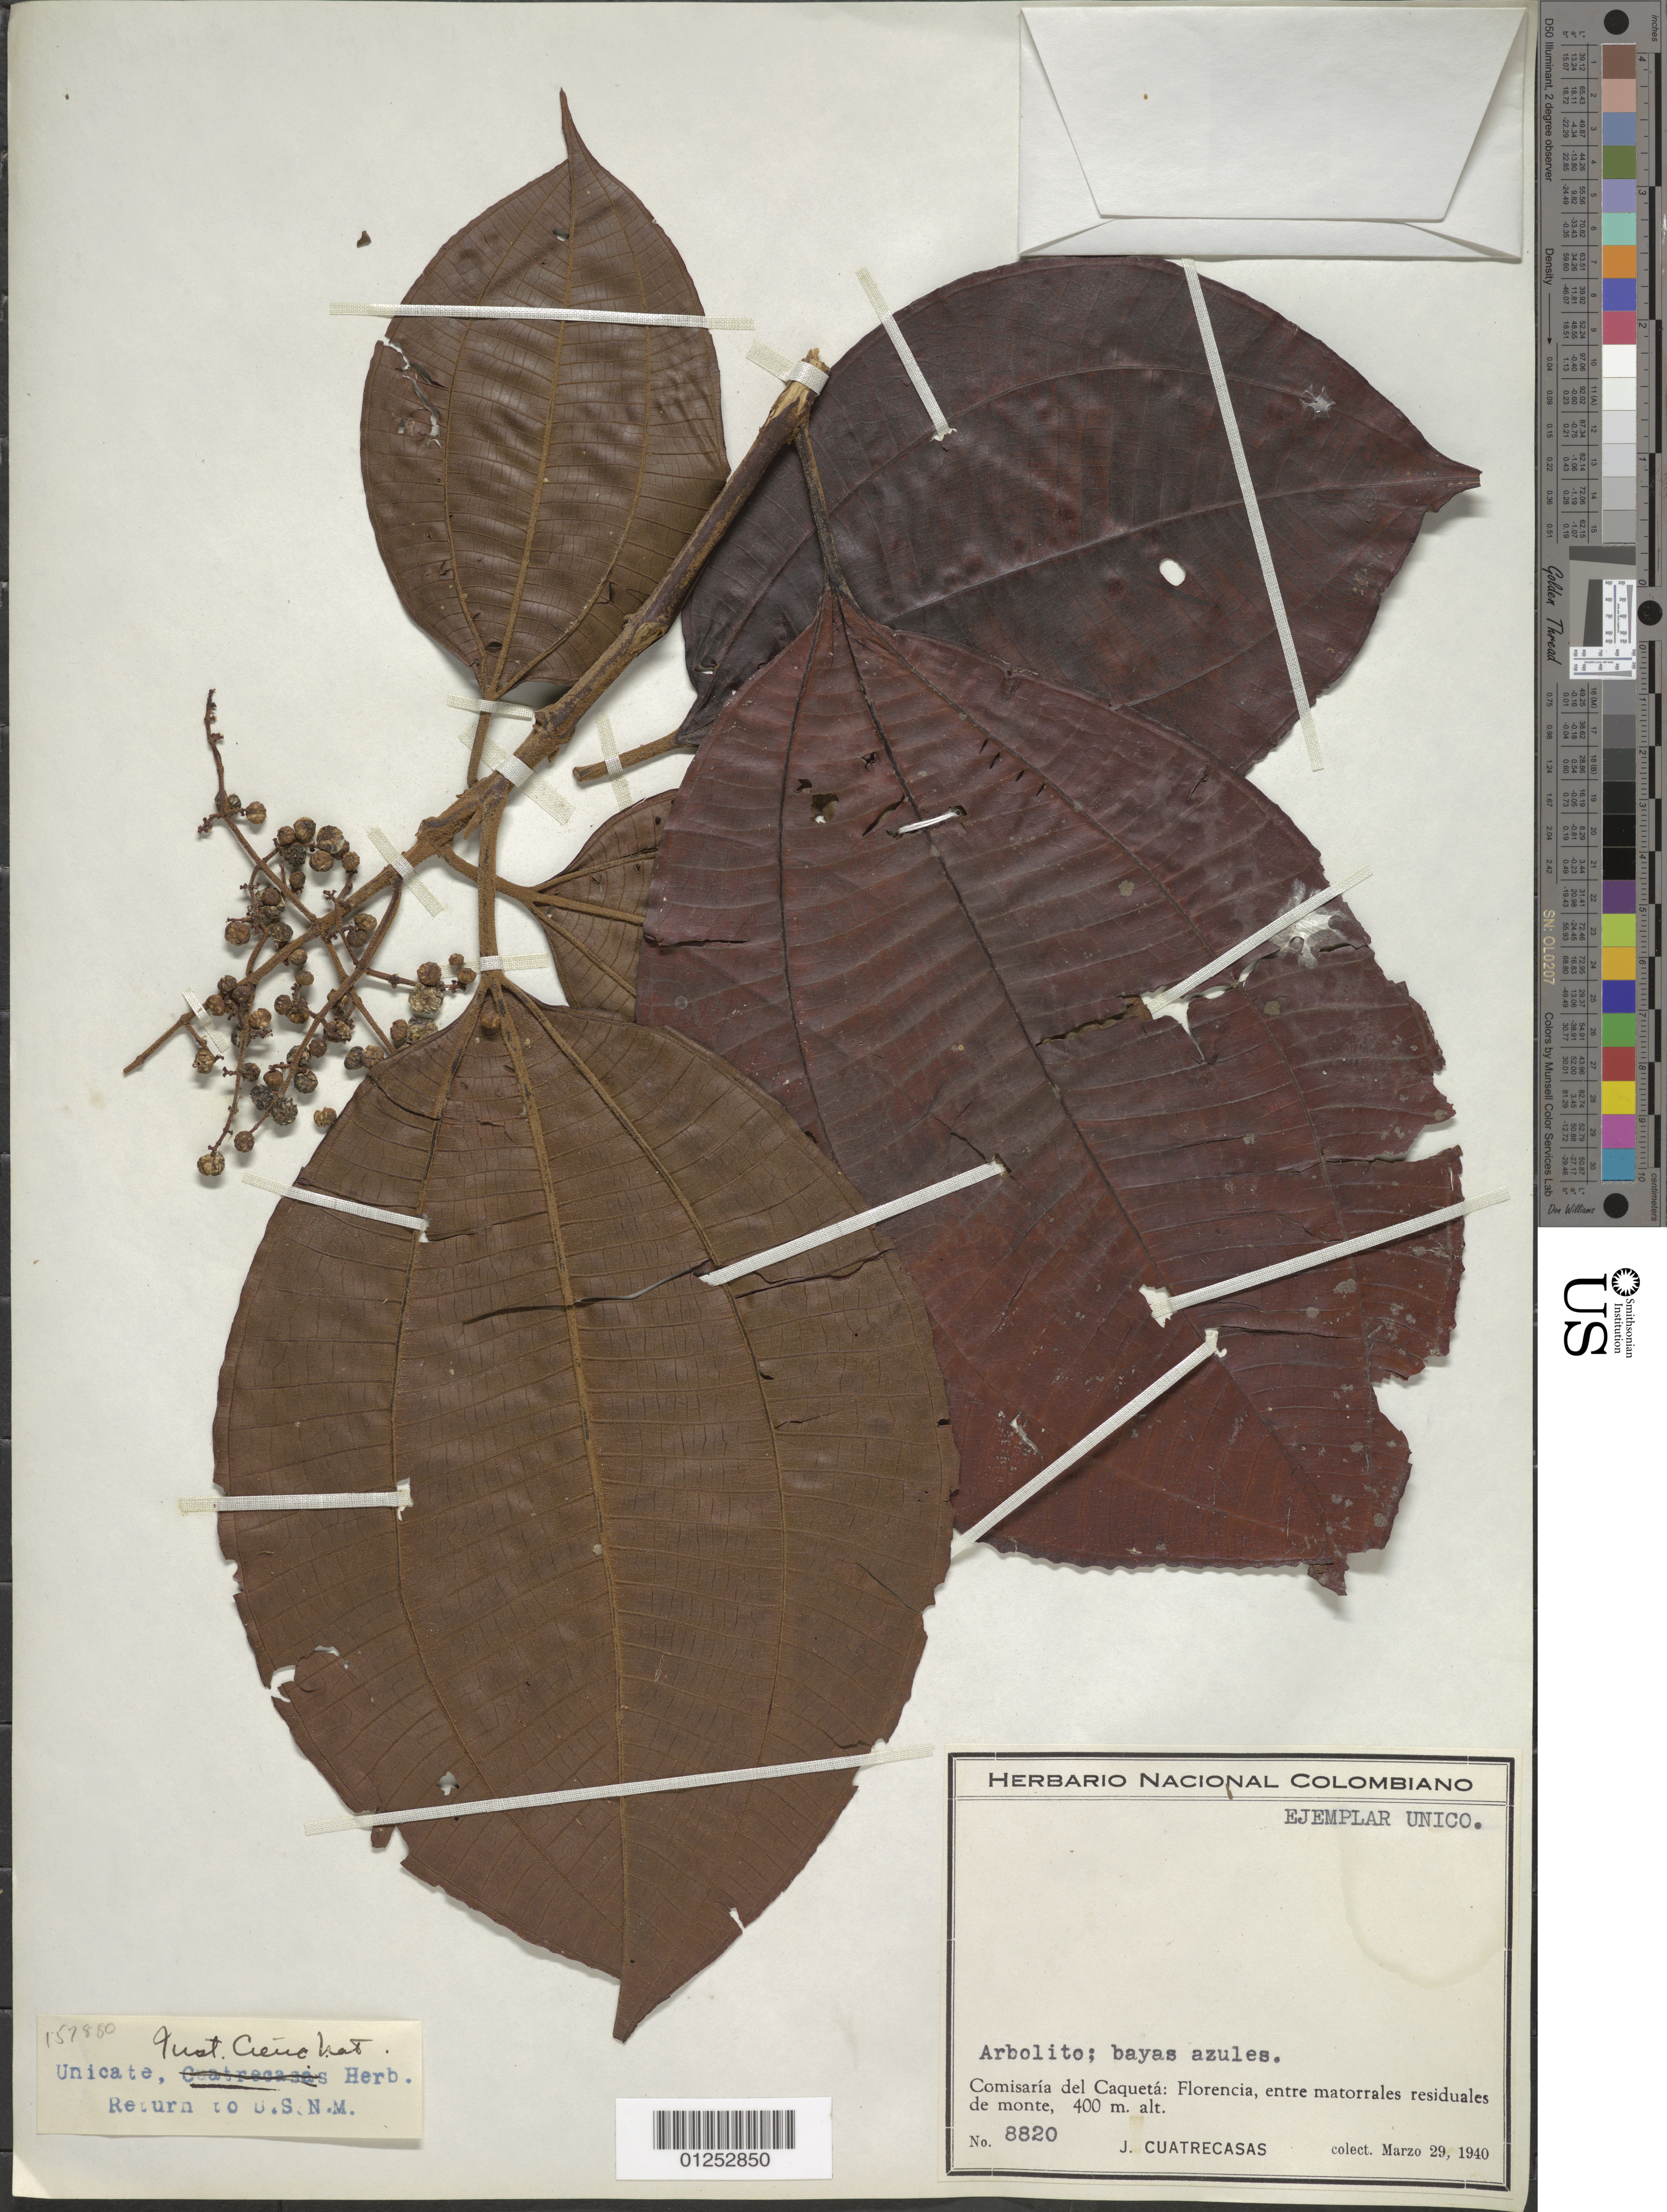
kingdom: Plantae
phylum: Tracheophyta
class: Magnoliopsida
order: Myrtales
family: Melastomataceae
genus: Miconia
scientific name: Miconia sp.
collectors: J. Cuatrecasas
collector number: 8820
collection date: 1940-03-29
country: Colombia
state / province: Caquetá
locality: Comisaría del Caquetá: Florencia, entre matorrales residuales de monte.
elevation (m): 400